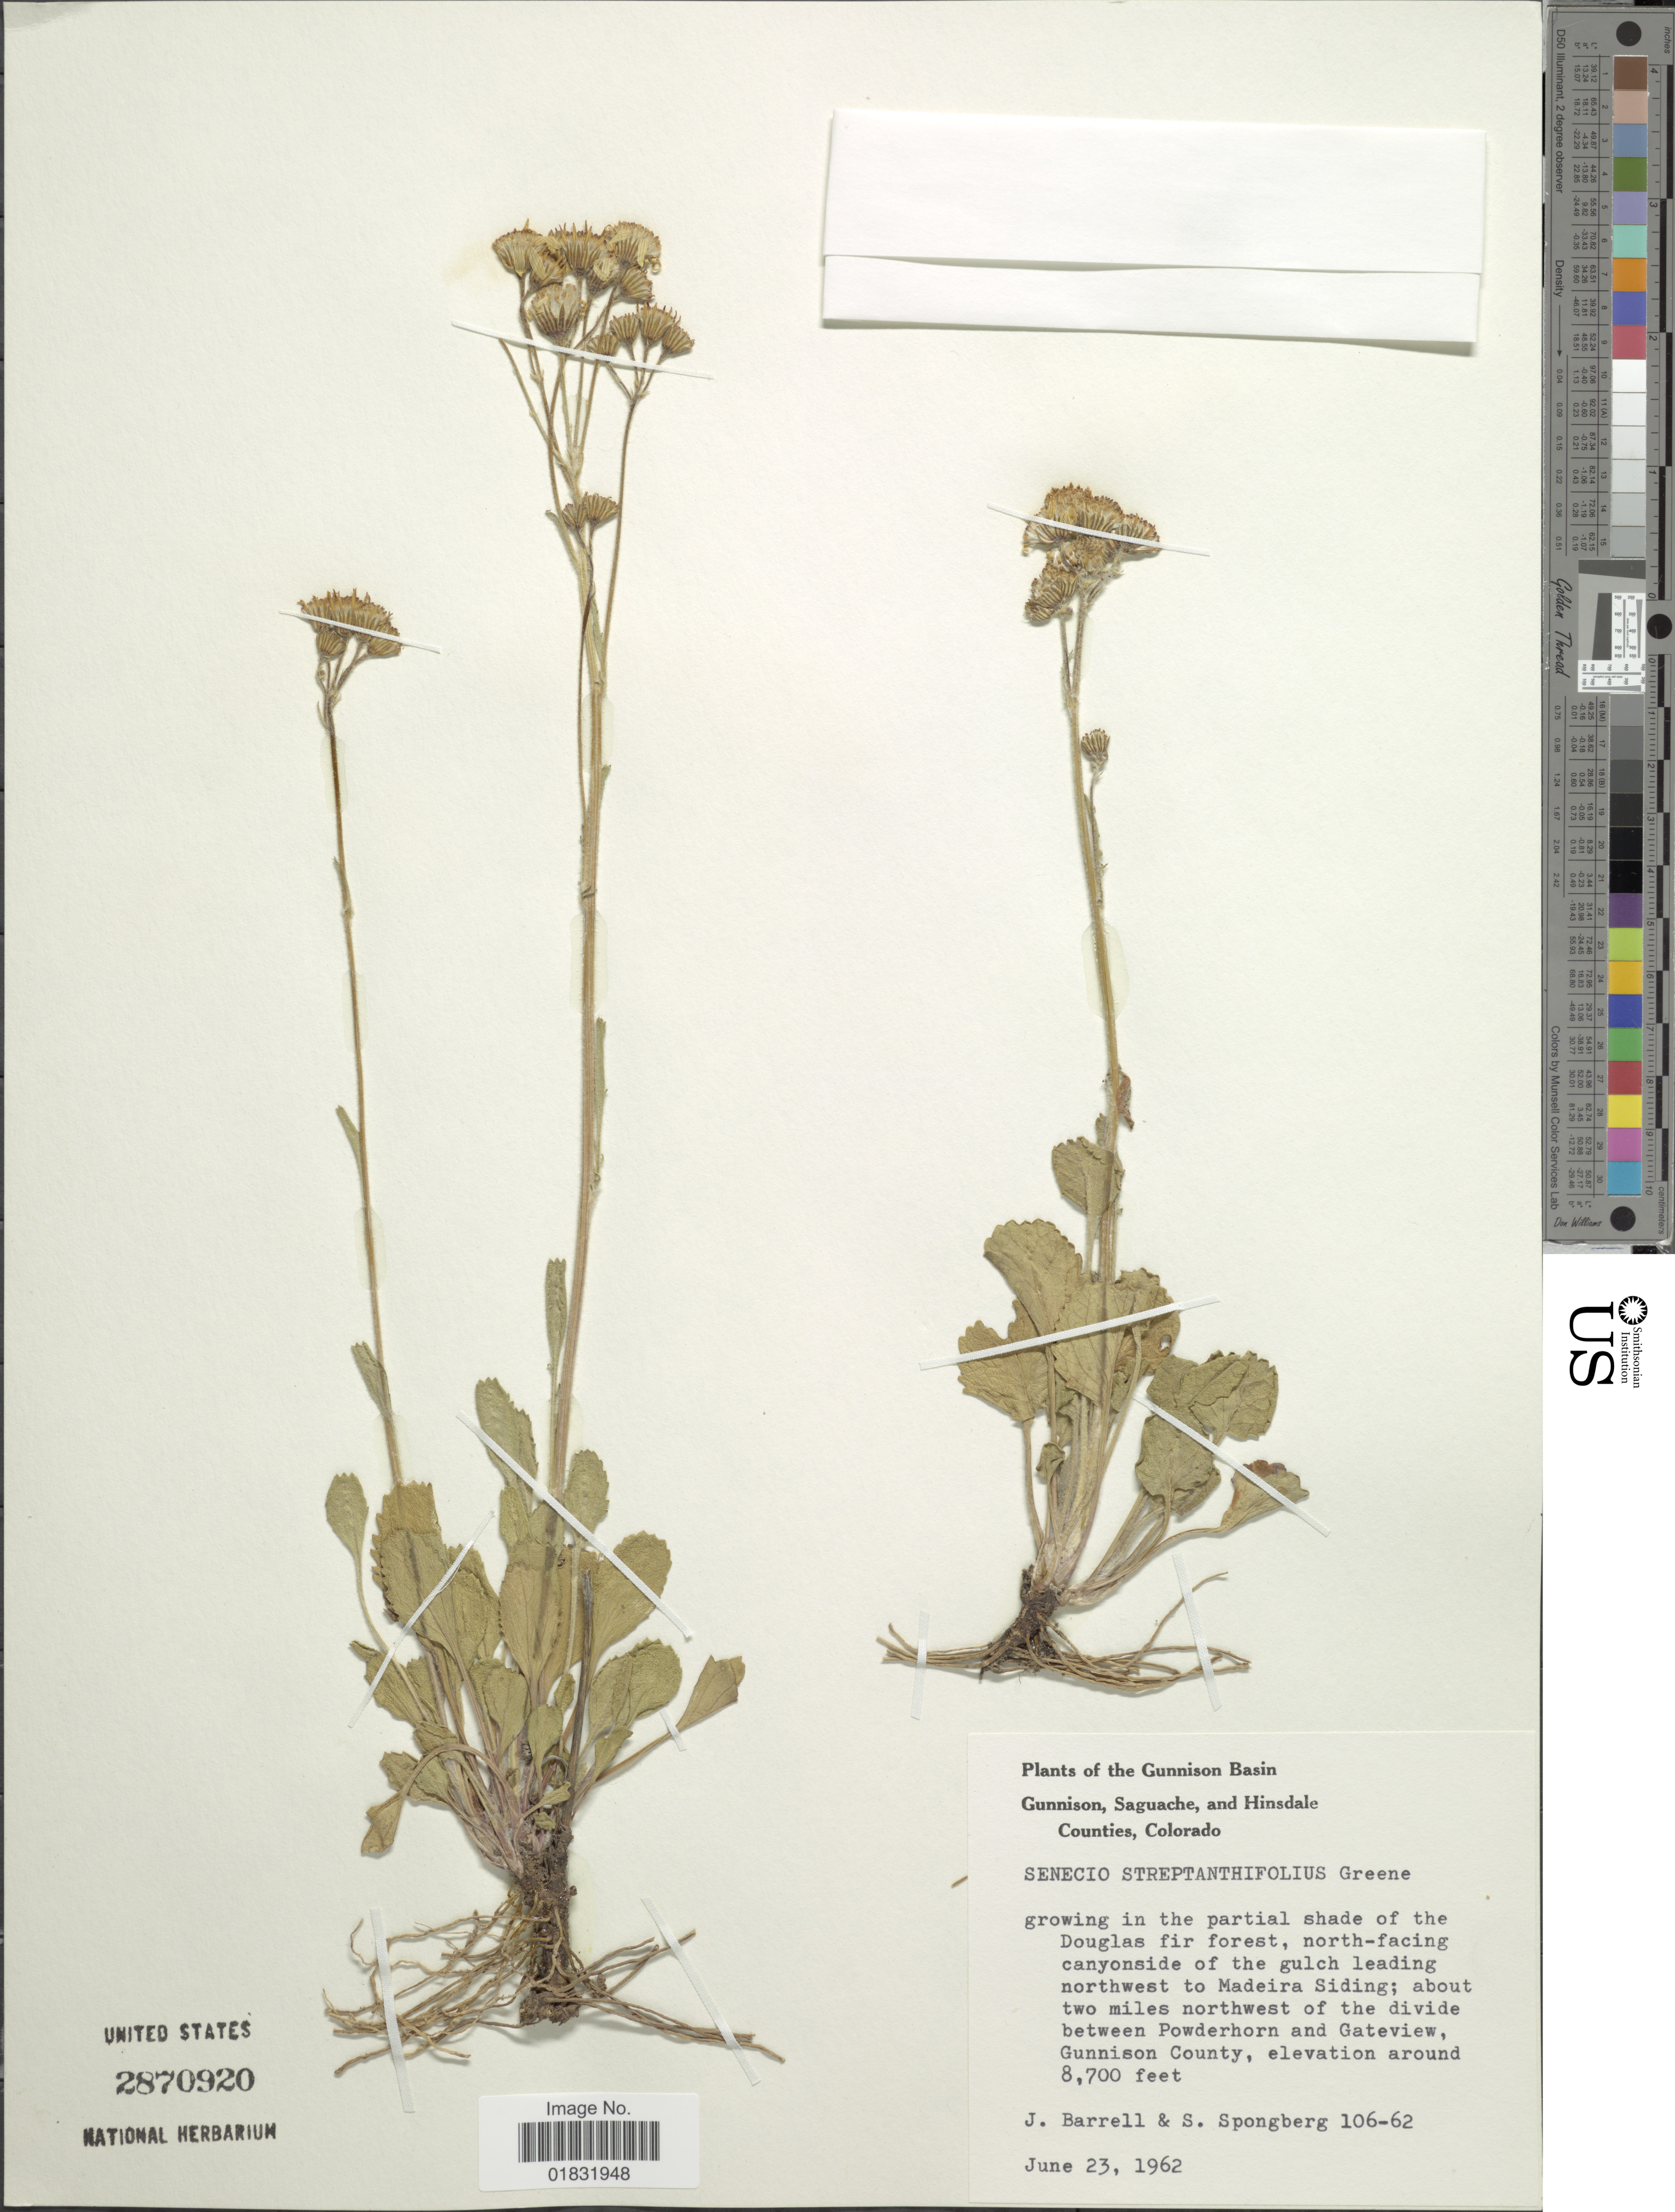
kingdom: Plantae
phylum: Tracheophyta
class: Magnoliopsida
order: Asterales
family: Asteraceae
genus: Packera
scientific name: Packera streptanthifolia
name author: (Greene) W.A. Weber & Á. Löve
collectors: J. Barrell & S. A.Spongberg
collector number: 106-62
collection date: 1962-06-23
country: United States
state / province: Colorado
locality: The Gunnison Basin Gunnison, Saguache, and Hinsdale Counties, growing in the partial shade of the Douglas fir forest, north-facing canyonside of the gulch leading northwest to Madeira Siding; about two miles northwest of the divide between Powderhorn and Gateview, Gunnison County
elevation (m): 2652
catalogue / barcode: US 2870920